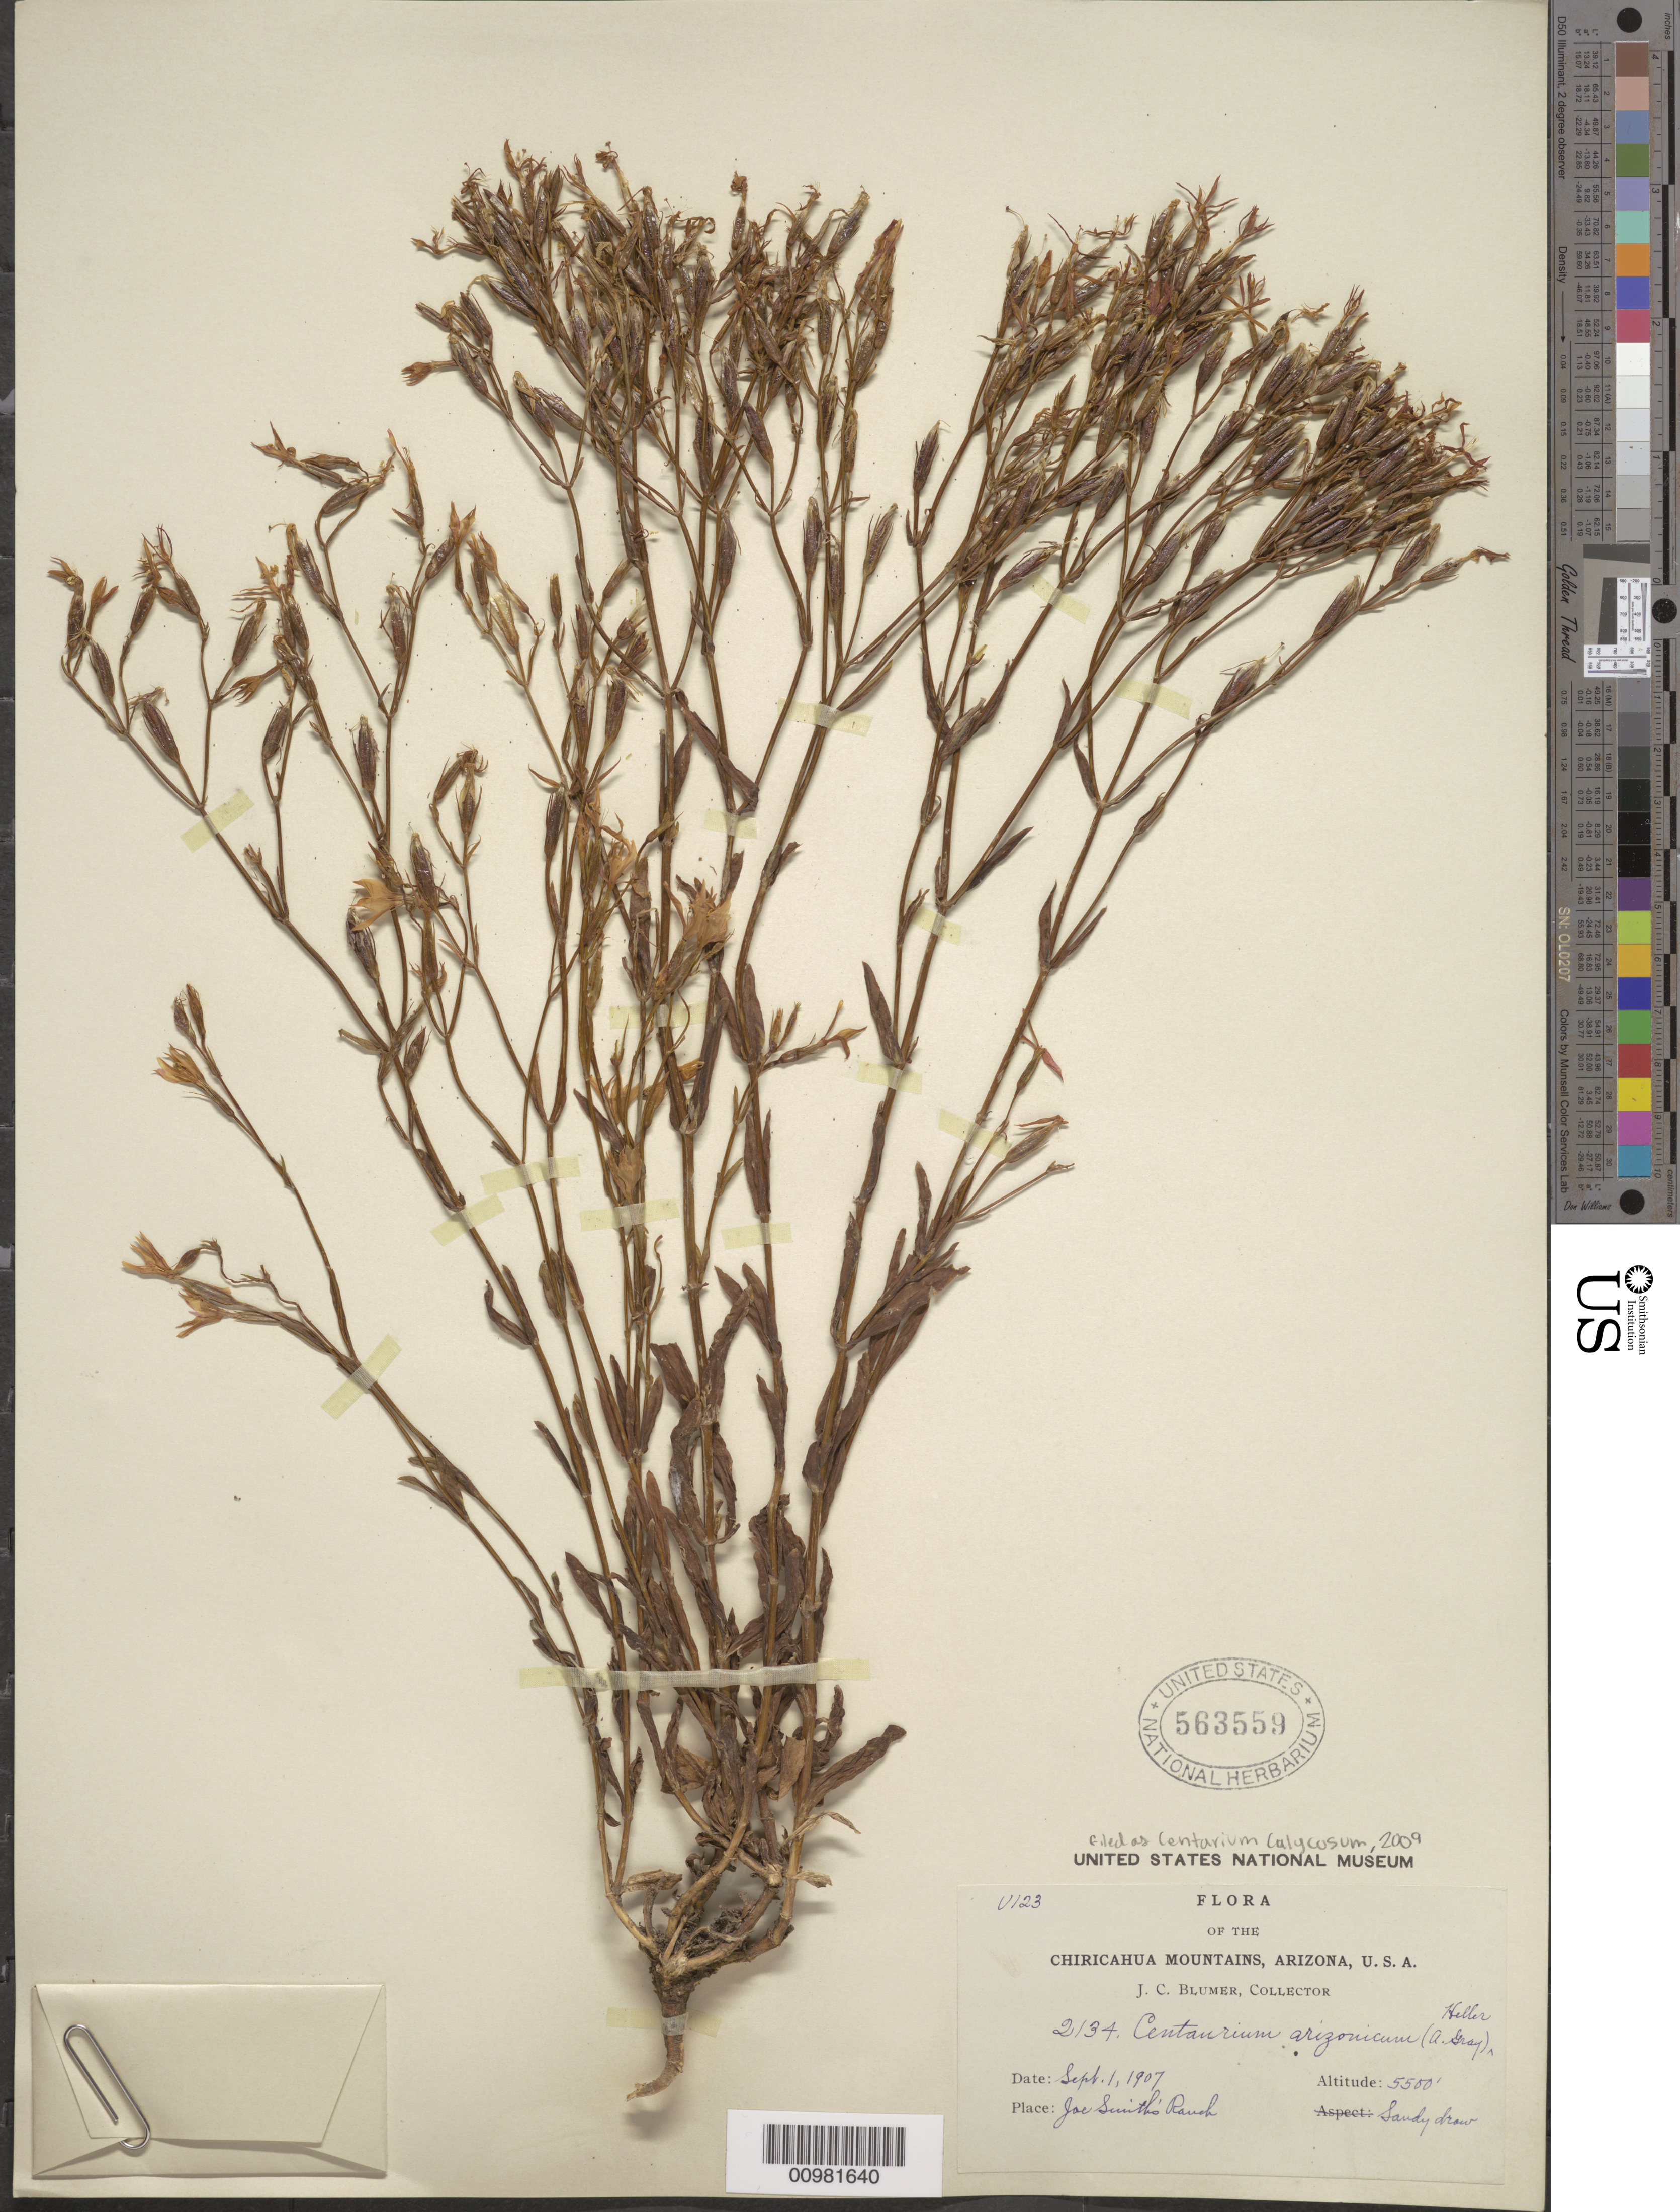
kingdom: Plantae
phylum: Tracheophyta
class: Magnoliopsida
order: Gentianales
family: Gentianaceae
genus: Centaurium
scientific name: Centaurium calycosum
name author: (Buckley) Buckley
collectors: J. C. Blumer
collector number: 2134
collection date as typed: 01 Sep 1907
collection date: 1907-09-01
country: United States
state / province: Arizona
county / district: Cochise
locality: Chiricahua Mts., Joe Smith's Ranch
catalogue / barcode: US 563559